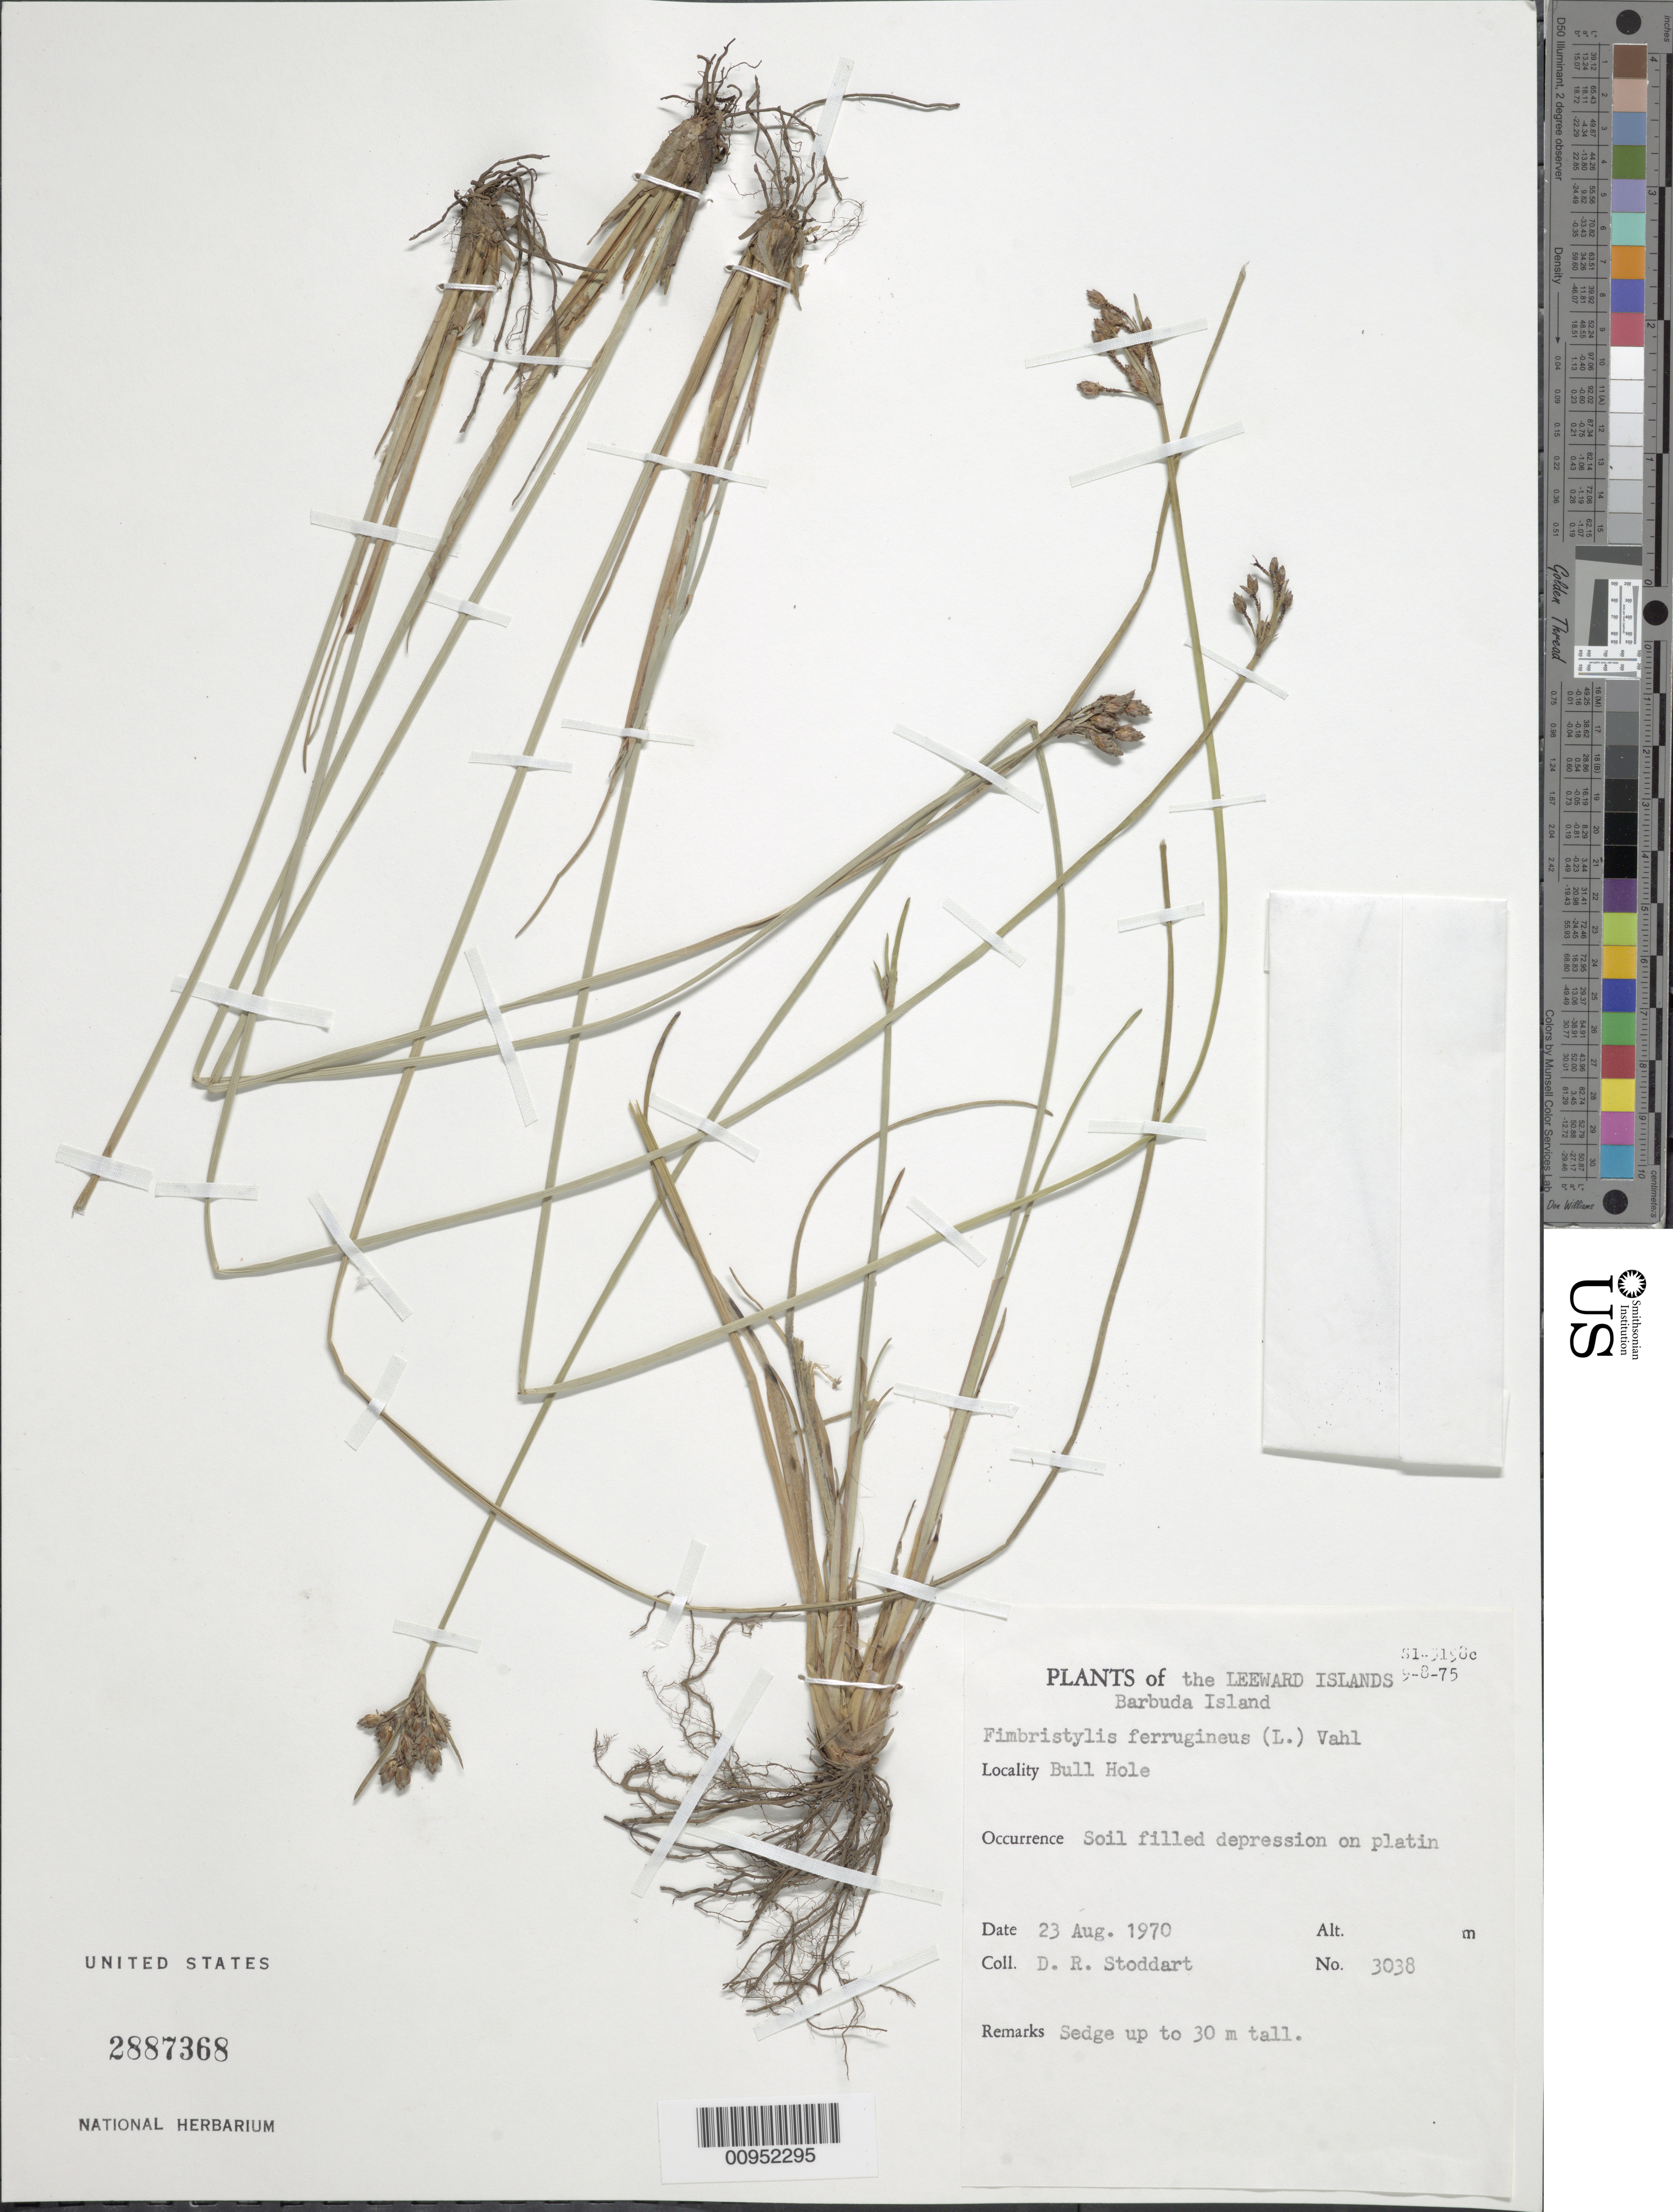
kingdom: Plantae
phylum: Tracheophyta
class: Liliopsida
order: Poales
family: Cyperaceae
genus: Fimbristylis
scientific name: Fimbristylis ferruginea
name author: (L.) Vahl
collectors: D. R. Stoddart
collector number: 3038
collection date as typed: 23 Aug 1970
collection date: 1970-08-23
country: Antigua and Barbuda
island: Barbuda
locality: Bull Hole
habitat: Soil filled depression on platin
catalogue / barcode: US 2887368